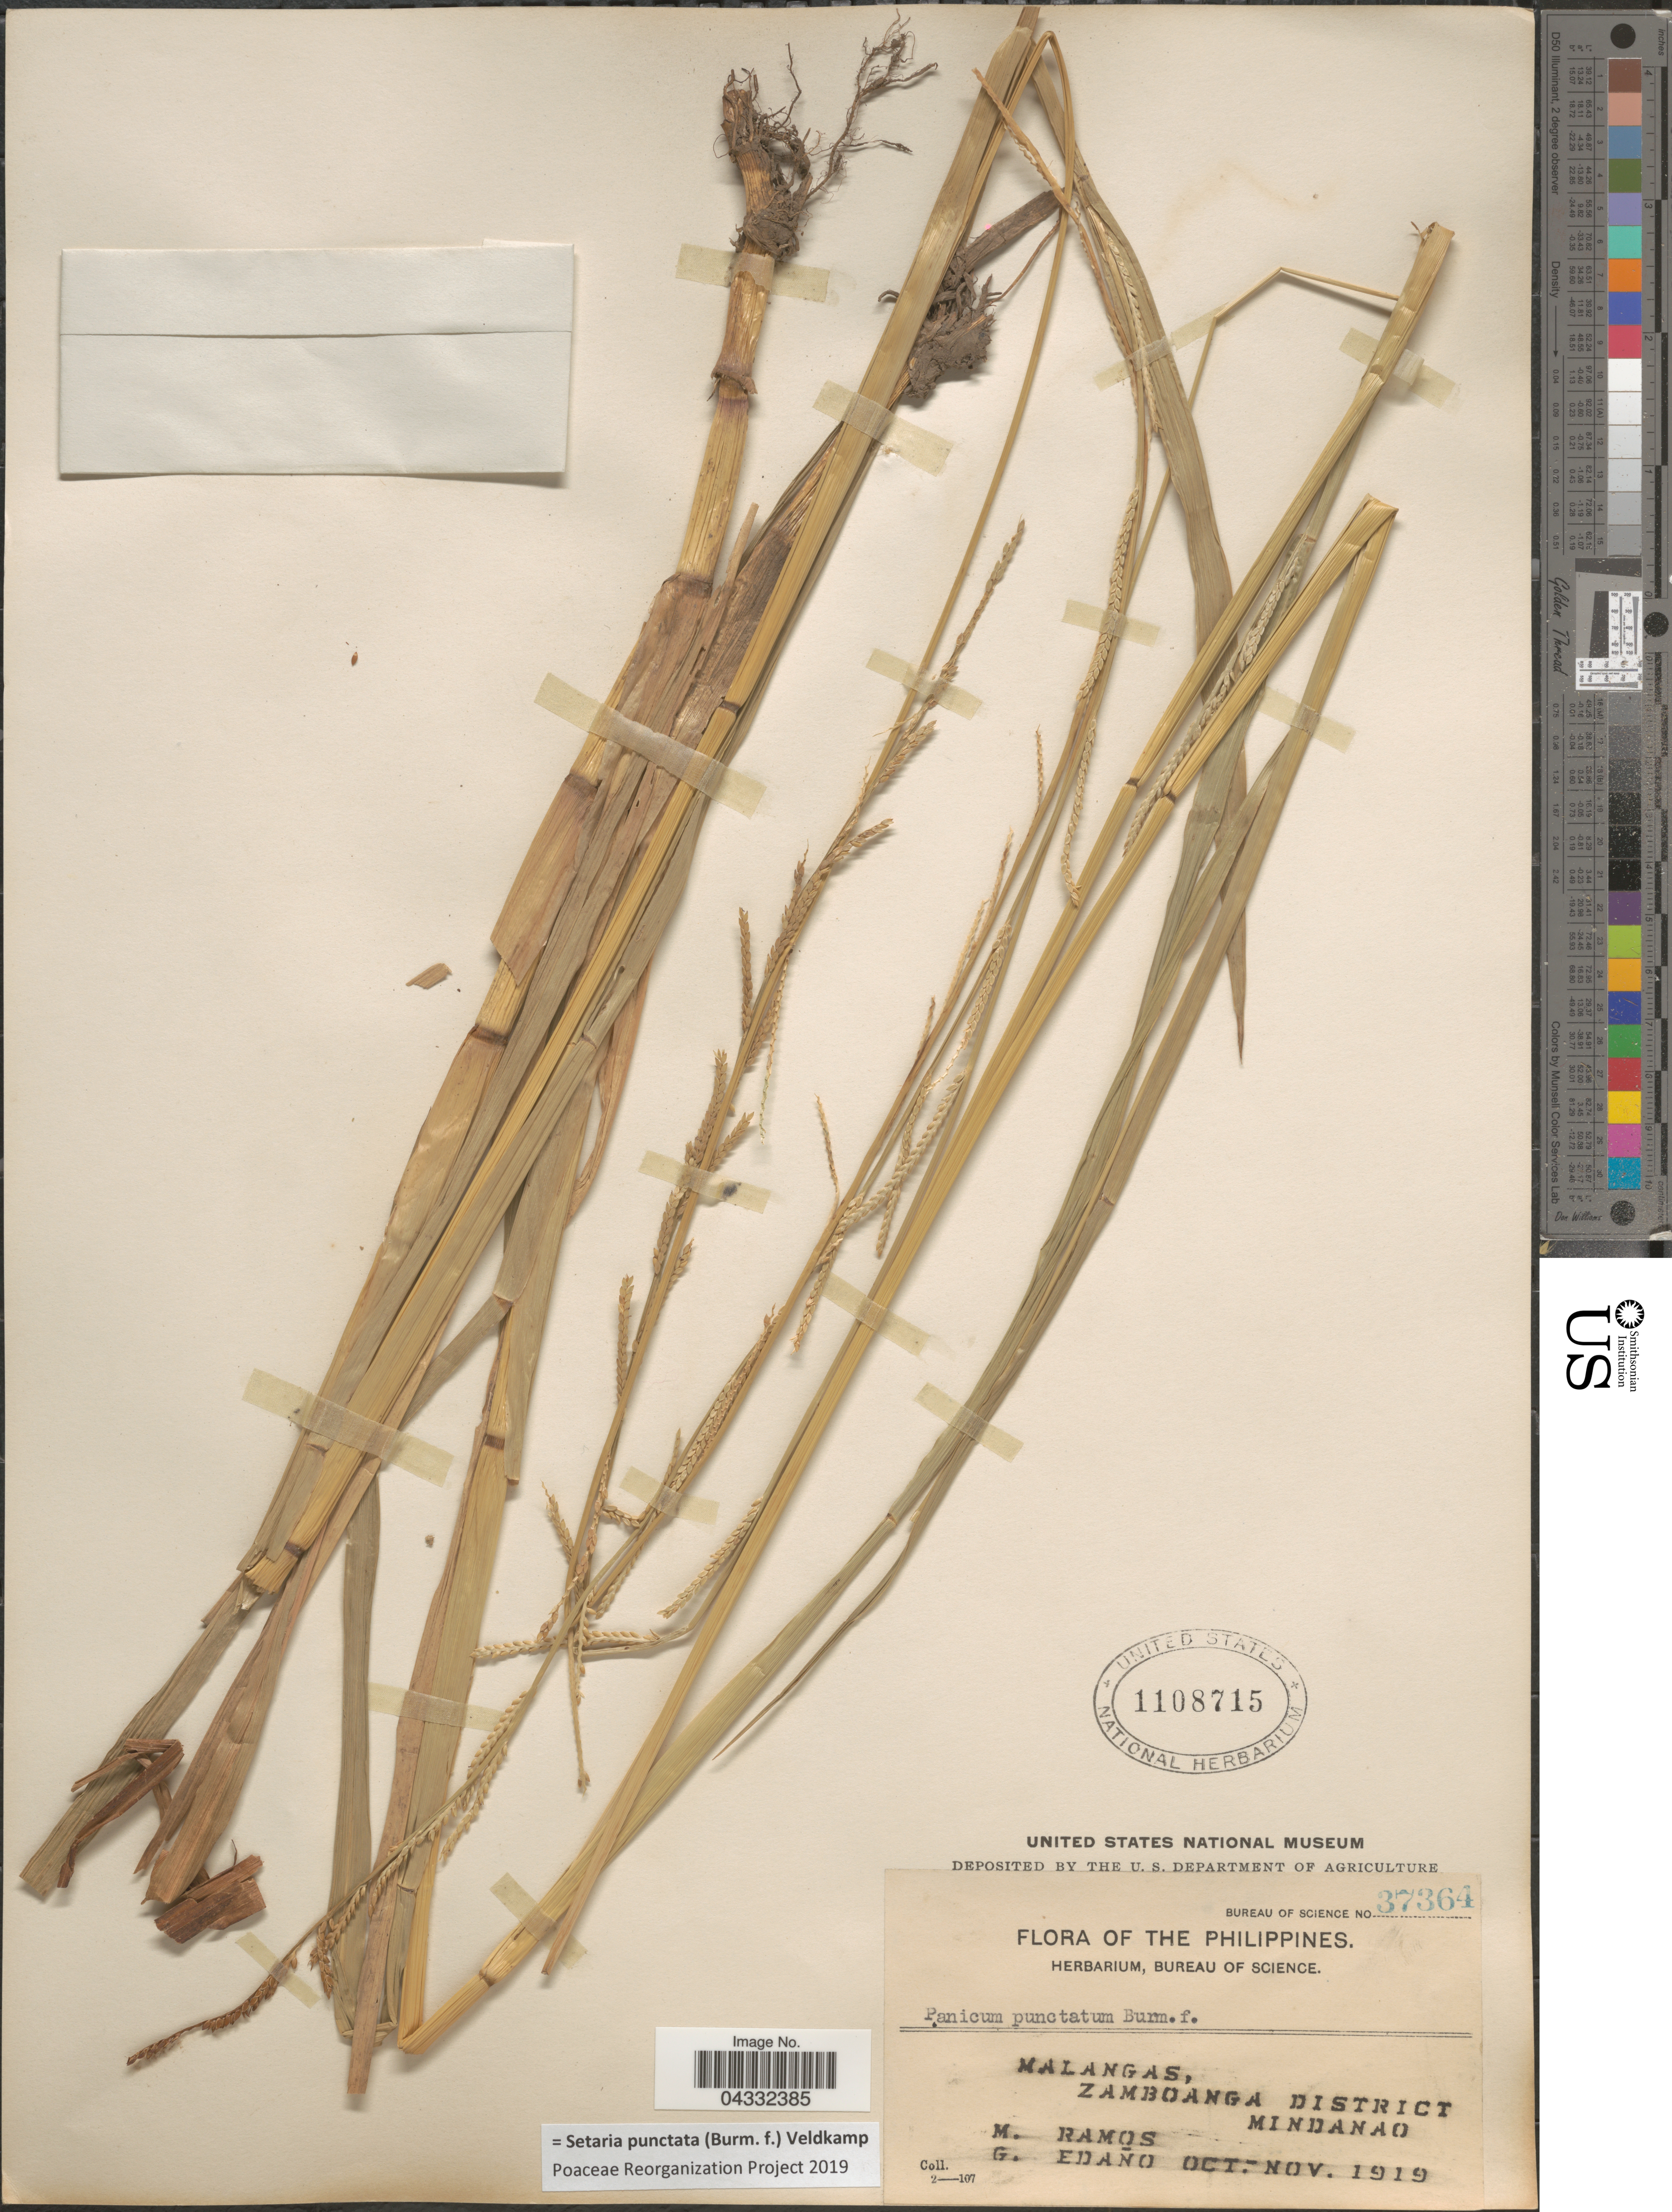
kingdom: Plantae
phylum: Tracheophyta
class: Liliopsida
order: Poales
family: Poaceae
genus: Setaria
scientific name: Setaria punctata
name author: (Burm. f.) Veldkamp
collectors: M. Ramos & G. Edaño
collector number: Bureau of Science 37364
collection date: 1919-10/1919-11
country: Philippines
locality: Malangas, Zamboanga District. Mindanao.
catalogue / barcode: US 1108715